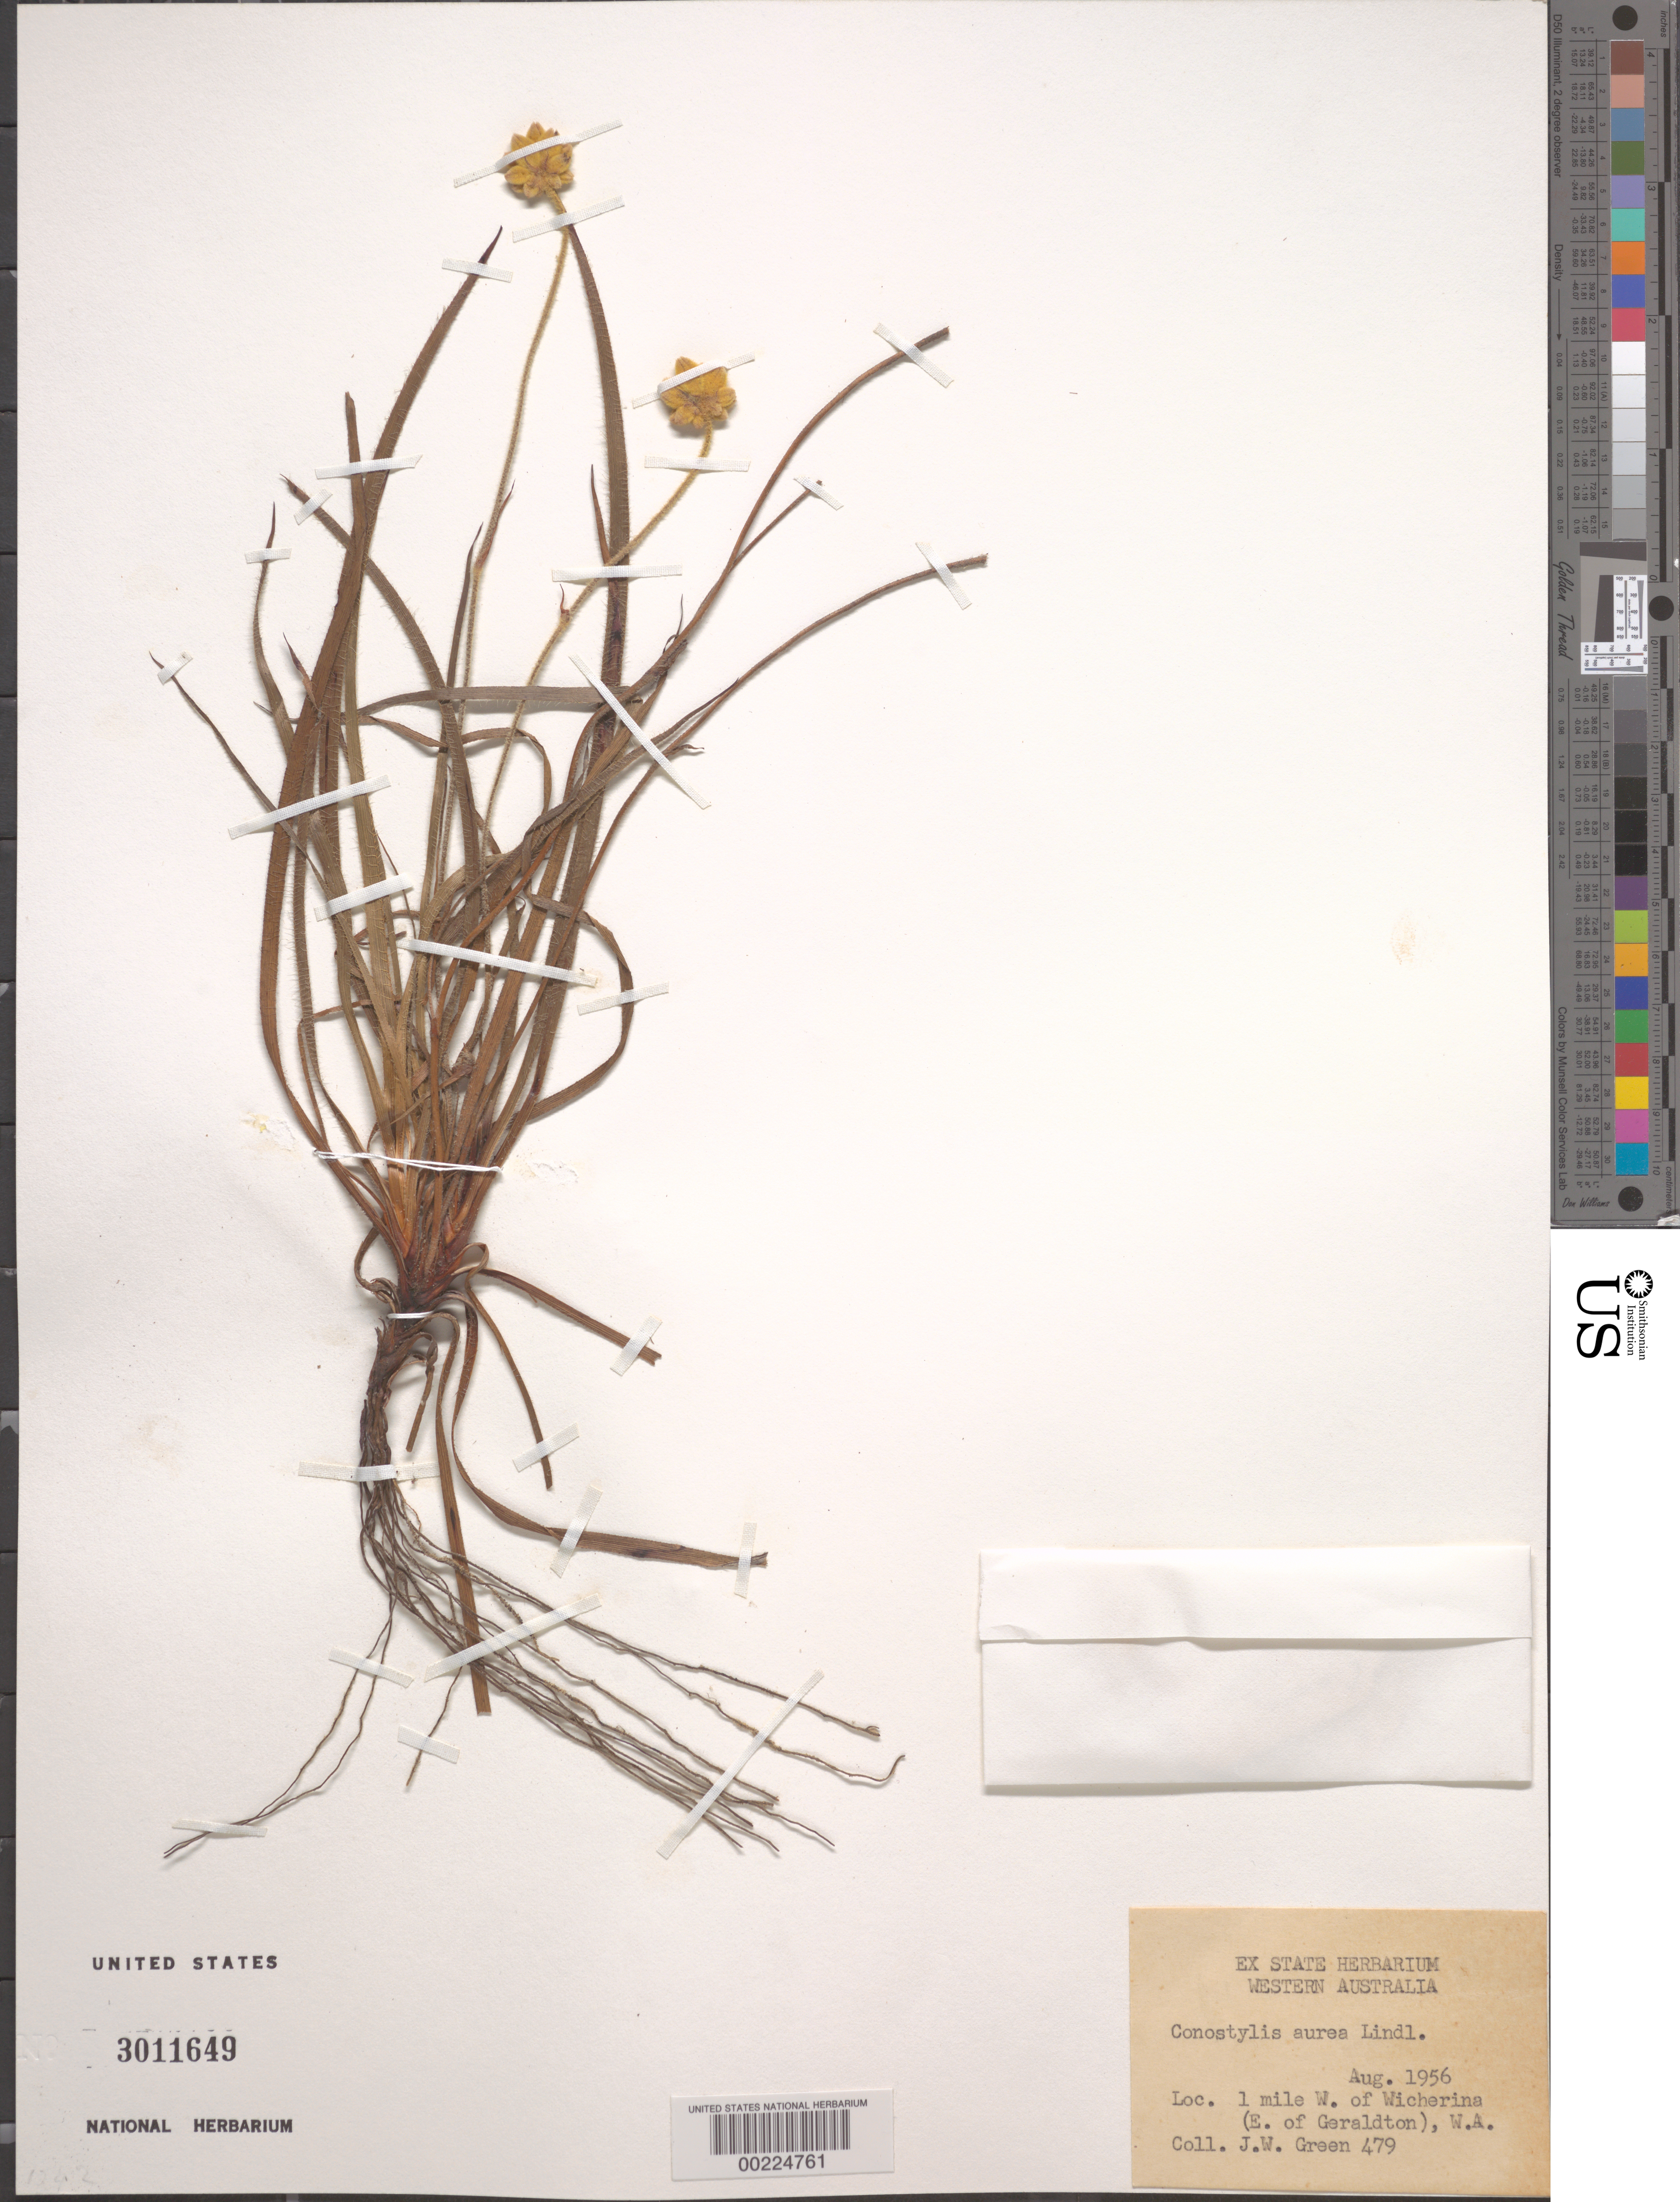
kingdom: Plantae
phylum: Tracheophyta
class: Liliopsida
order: Commelinales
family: Haemodoraceae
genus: Conostylis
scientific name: Conostylis aurea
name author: Lindl.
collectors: J. Green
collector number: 479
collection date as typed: Aug 1956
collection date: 1956-08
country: Australia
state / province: Western Australia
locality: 1 mi w of wicherina (e of geraldton)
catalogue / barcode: US 3011649